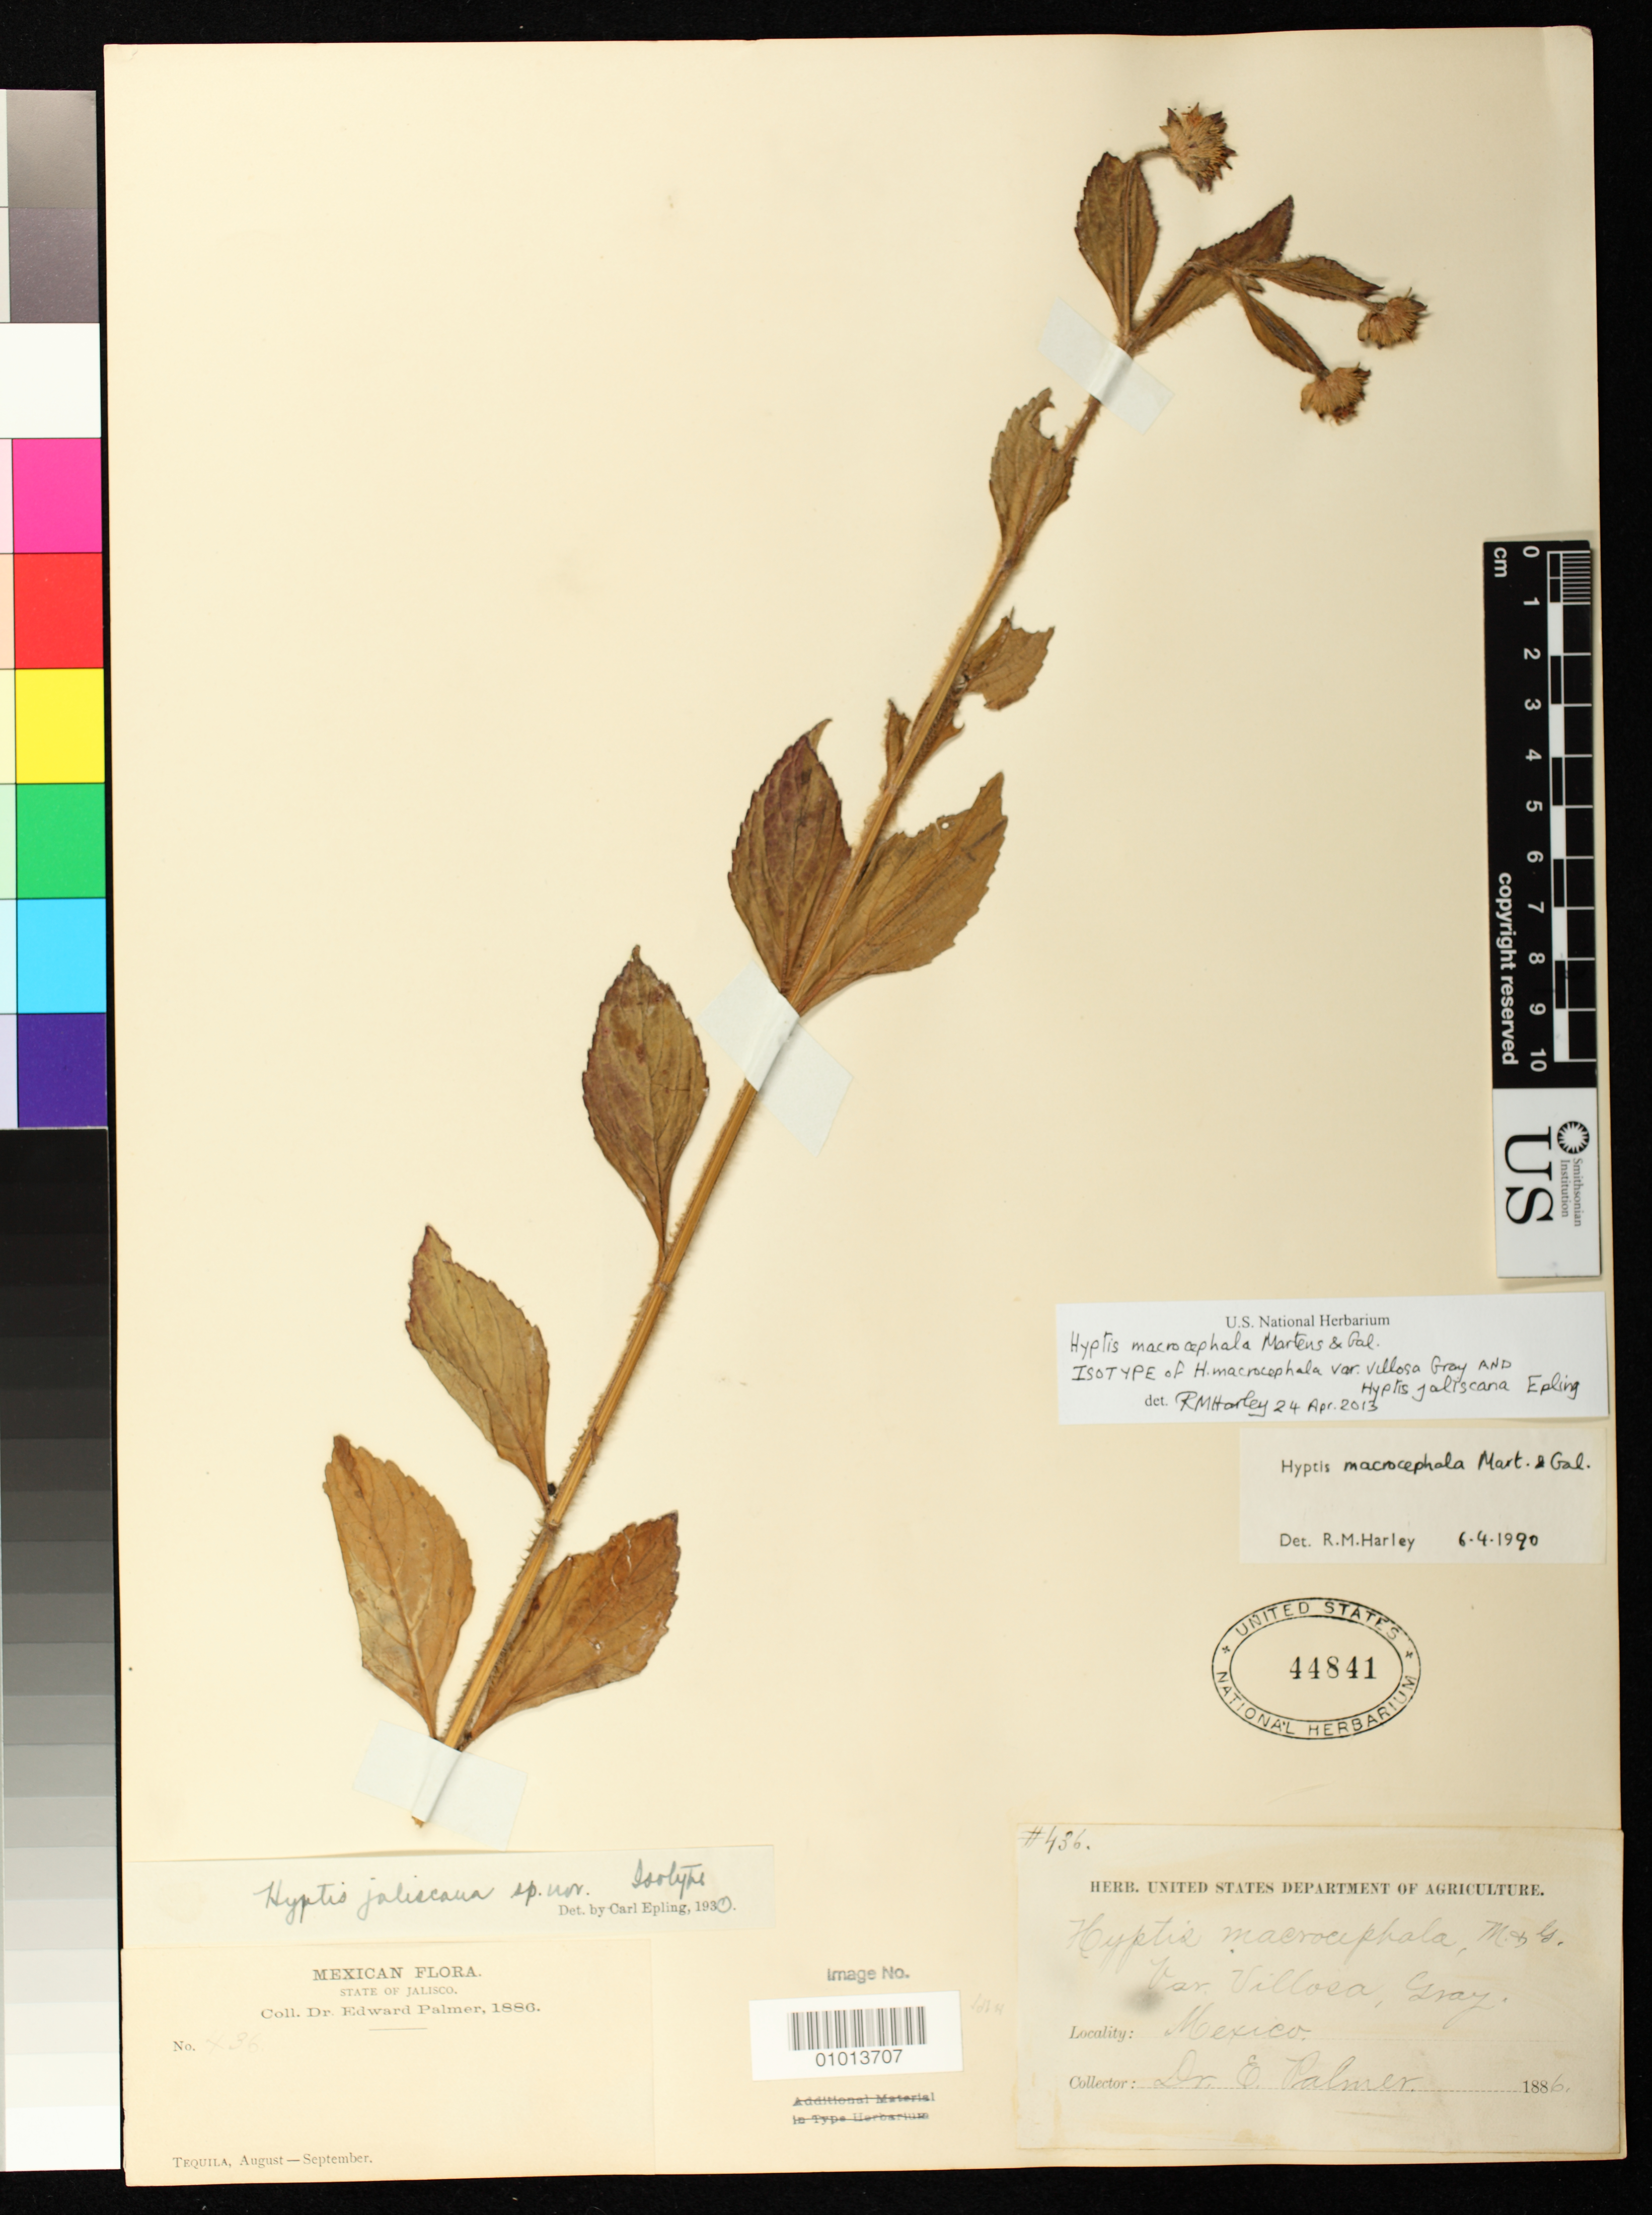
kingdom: Plantae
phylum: Tracheophyta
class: Magnoliopsida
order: Lamiales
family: Lamiaceae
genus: Hyptis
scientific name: Hyptis macrocephala var. villosa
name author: A. Gray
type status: Possible Isotype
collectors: E. Palmer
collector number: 436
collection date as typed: Aug 1886 to -- Sep 1886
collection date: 1886-08/1886-09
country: Mexico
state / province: Jalisco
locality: Tequila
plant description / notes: Although annotated as "isotype" by Epling, dubiously type material; type (GH, holotype of both names) is from Guadalajara as cited in protologue, this sheet from "Tequila".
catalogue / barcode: US 44841